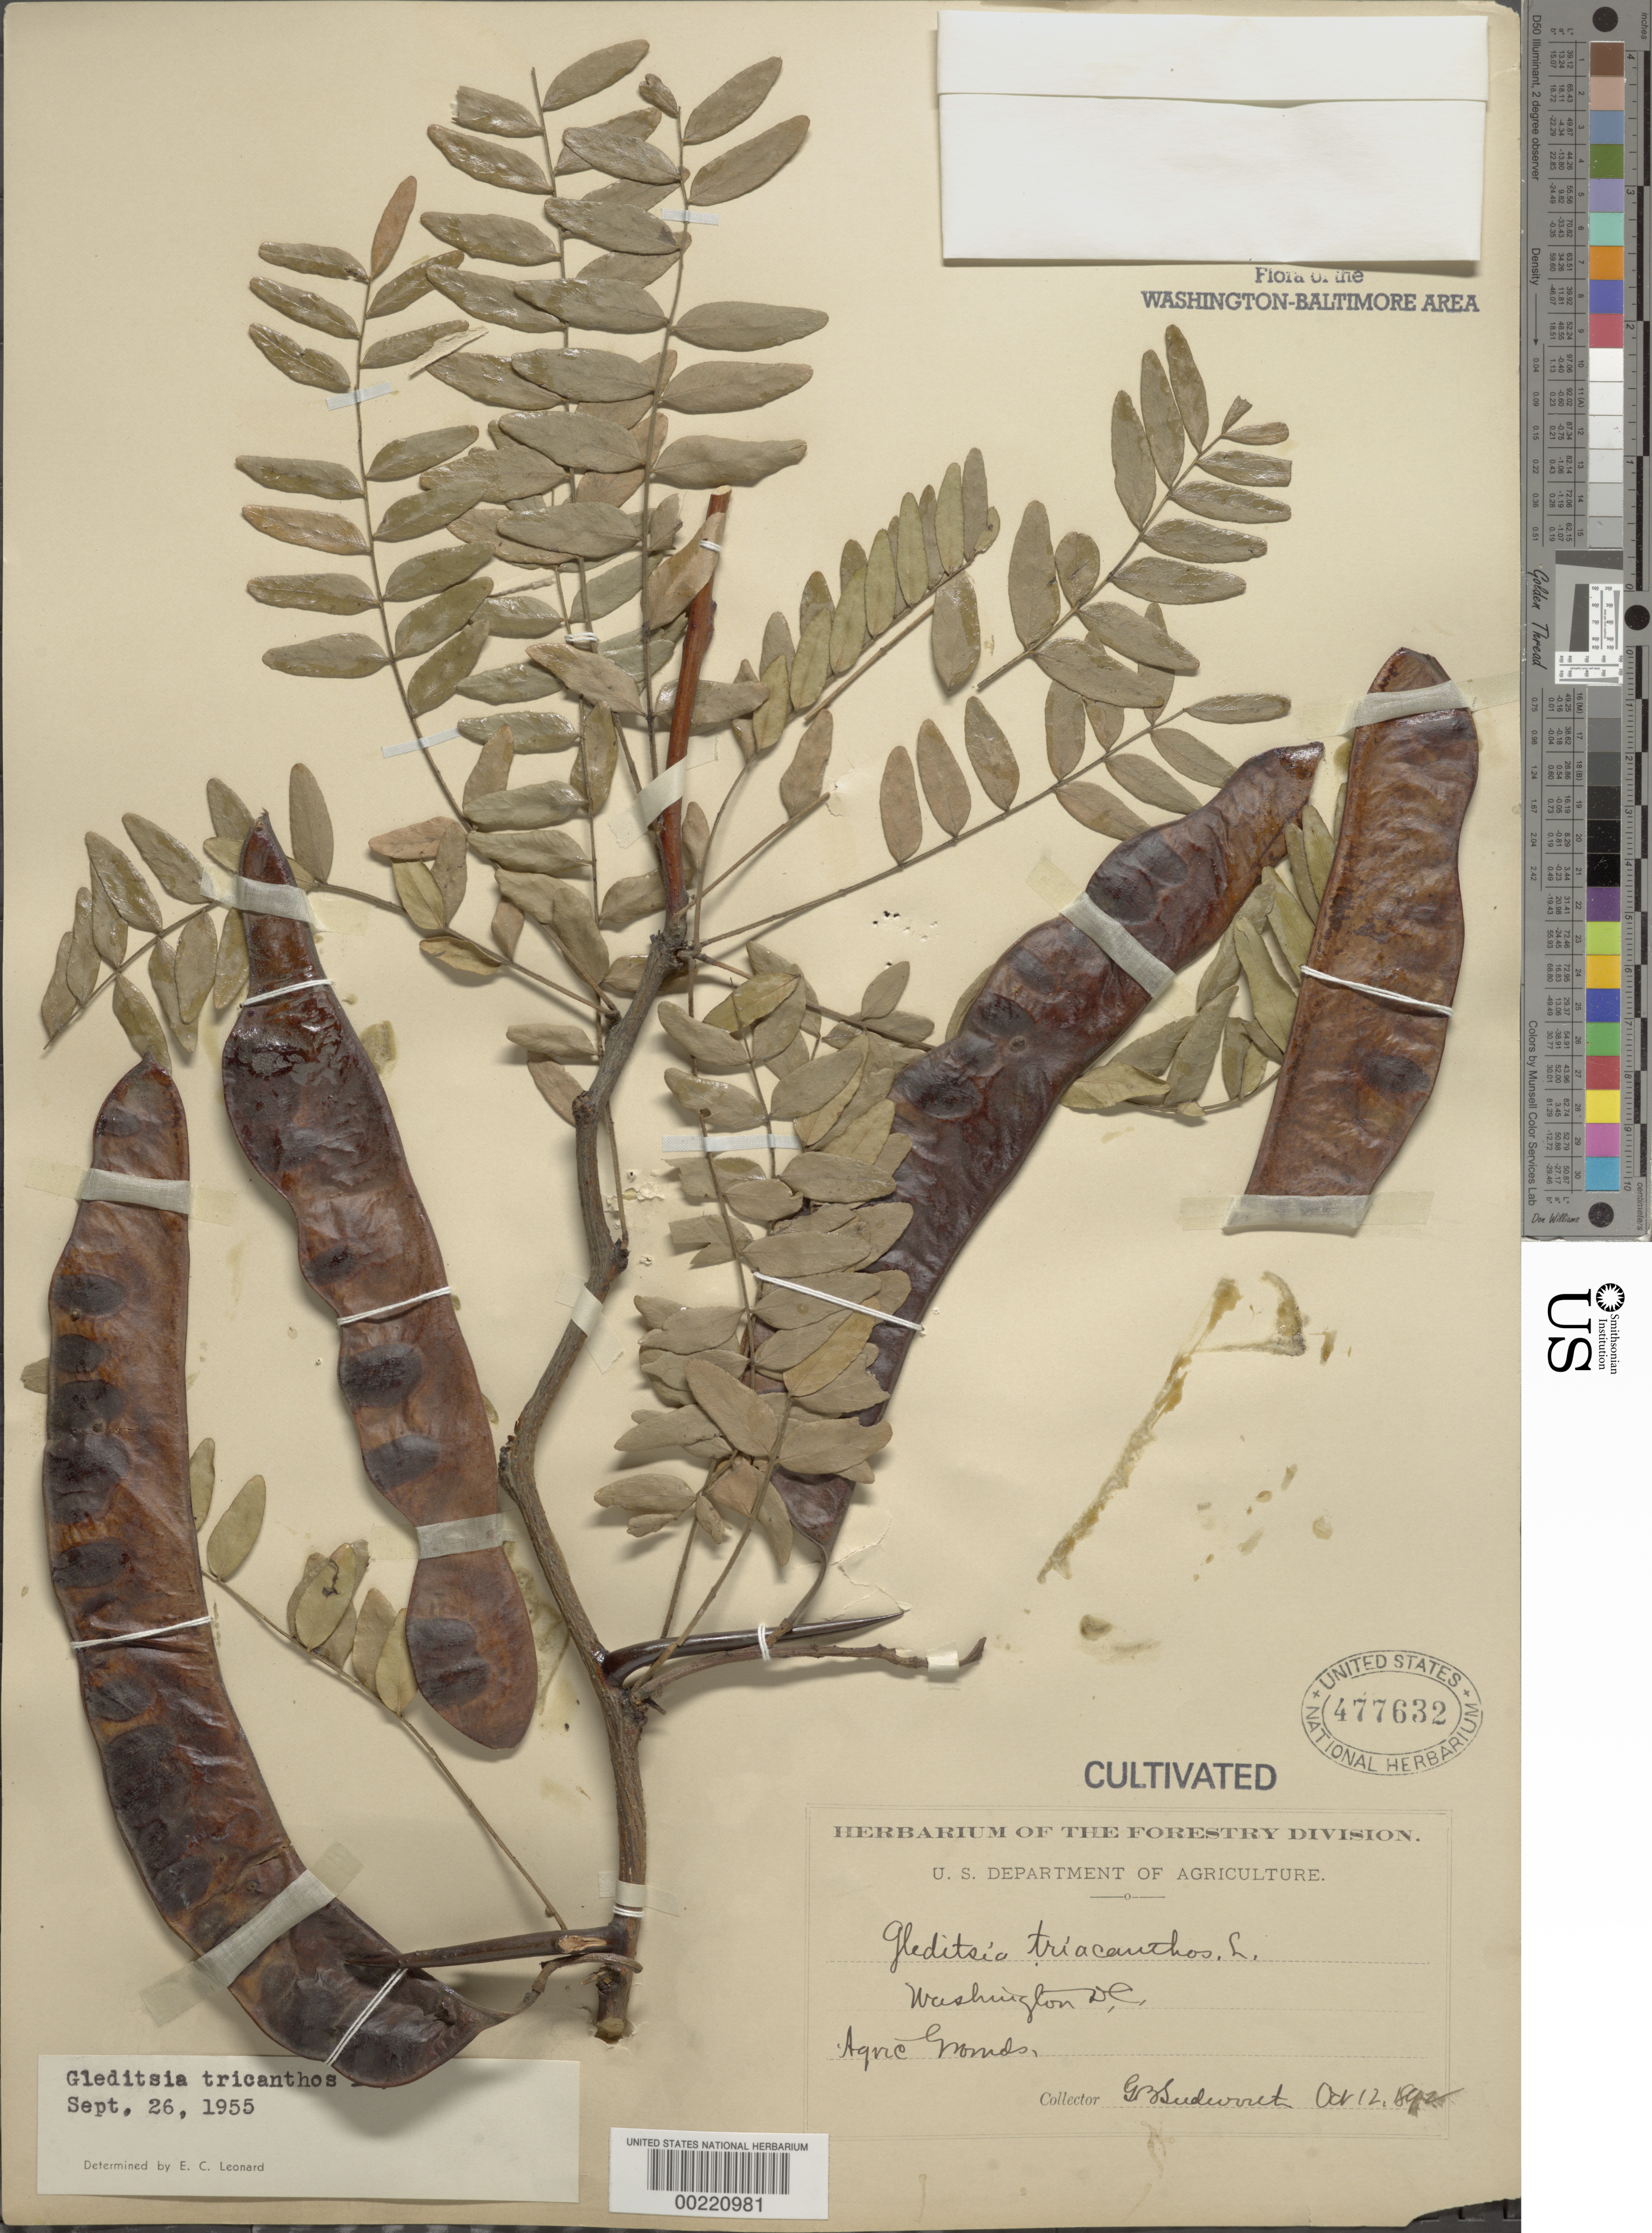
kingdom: Plantae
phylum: Tracheophyta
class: Magnoliopsida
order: Fabales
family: Fabaceae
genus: Gleditsia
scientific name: Gleditsia triacanthos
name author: L.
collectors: G. B. Sudworth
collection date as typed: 12 Oct 1892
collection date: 1892-10-12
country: United States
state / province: District of Columbia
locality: Department of Agriculture grounds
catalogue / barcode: US 477632